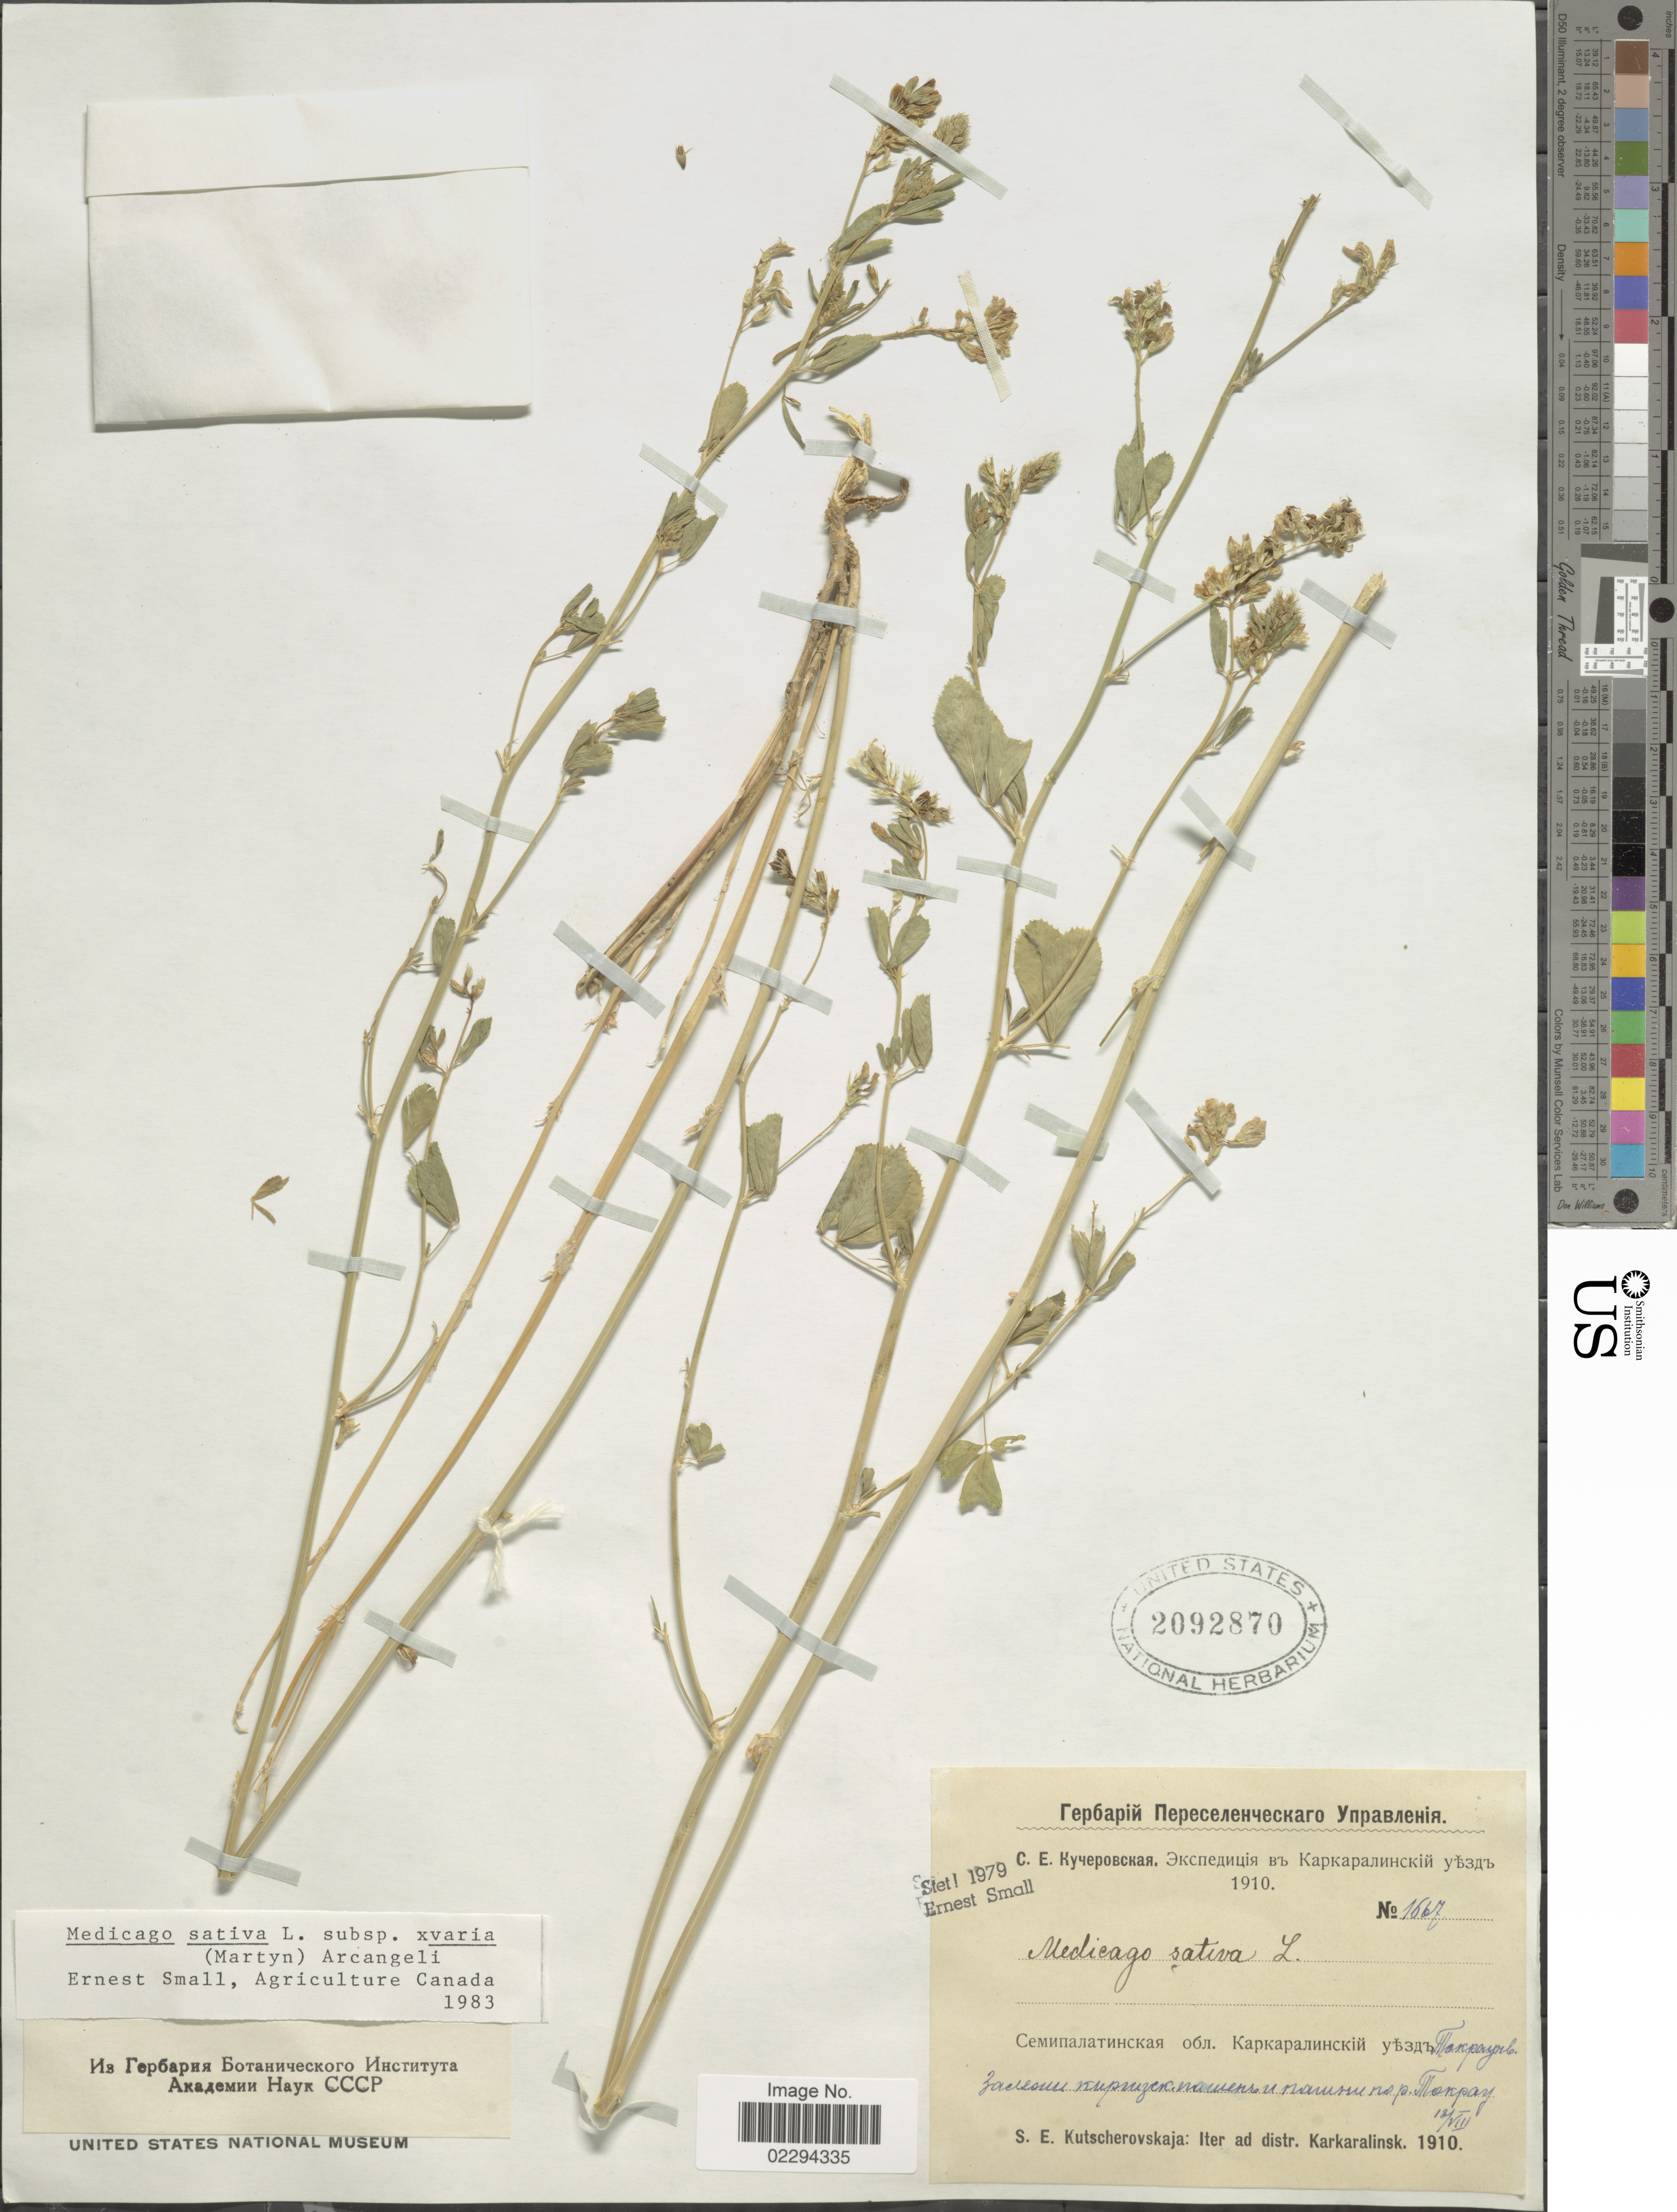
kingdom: Plantae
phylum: Tracheophyta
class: Magnoliopsida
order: Fabales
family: Fabaceae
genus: Medicago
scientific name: Medicago x sativa subsp. sativa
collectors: S. Kutscherovskaja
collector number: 1667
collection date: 1910-08-12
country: Kazakhstan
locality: Iter ad distr. Karkaralinsk.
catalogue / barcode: US 2092870